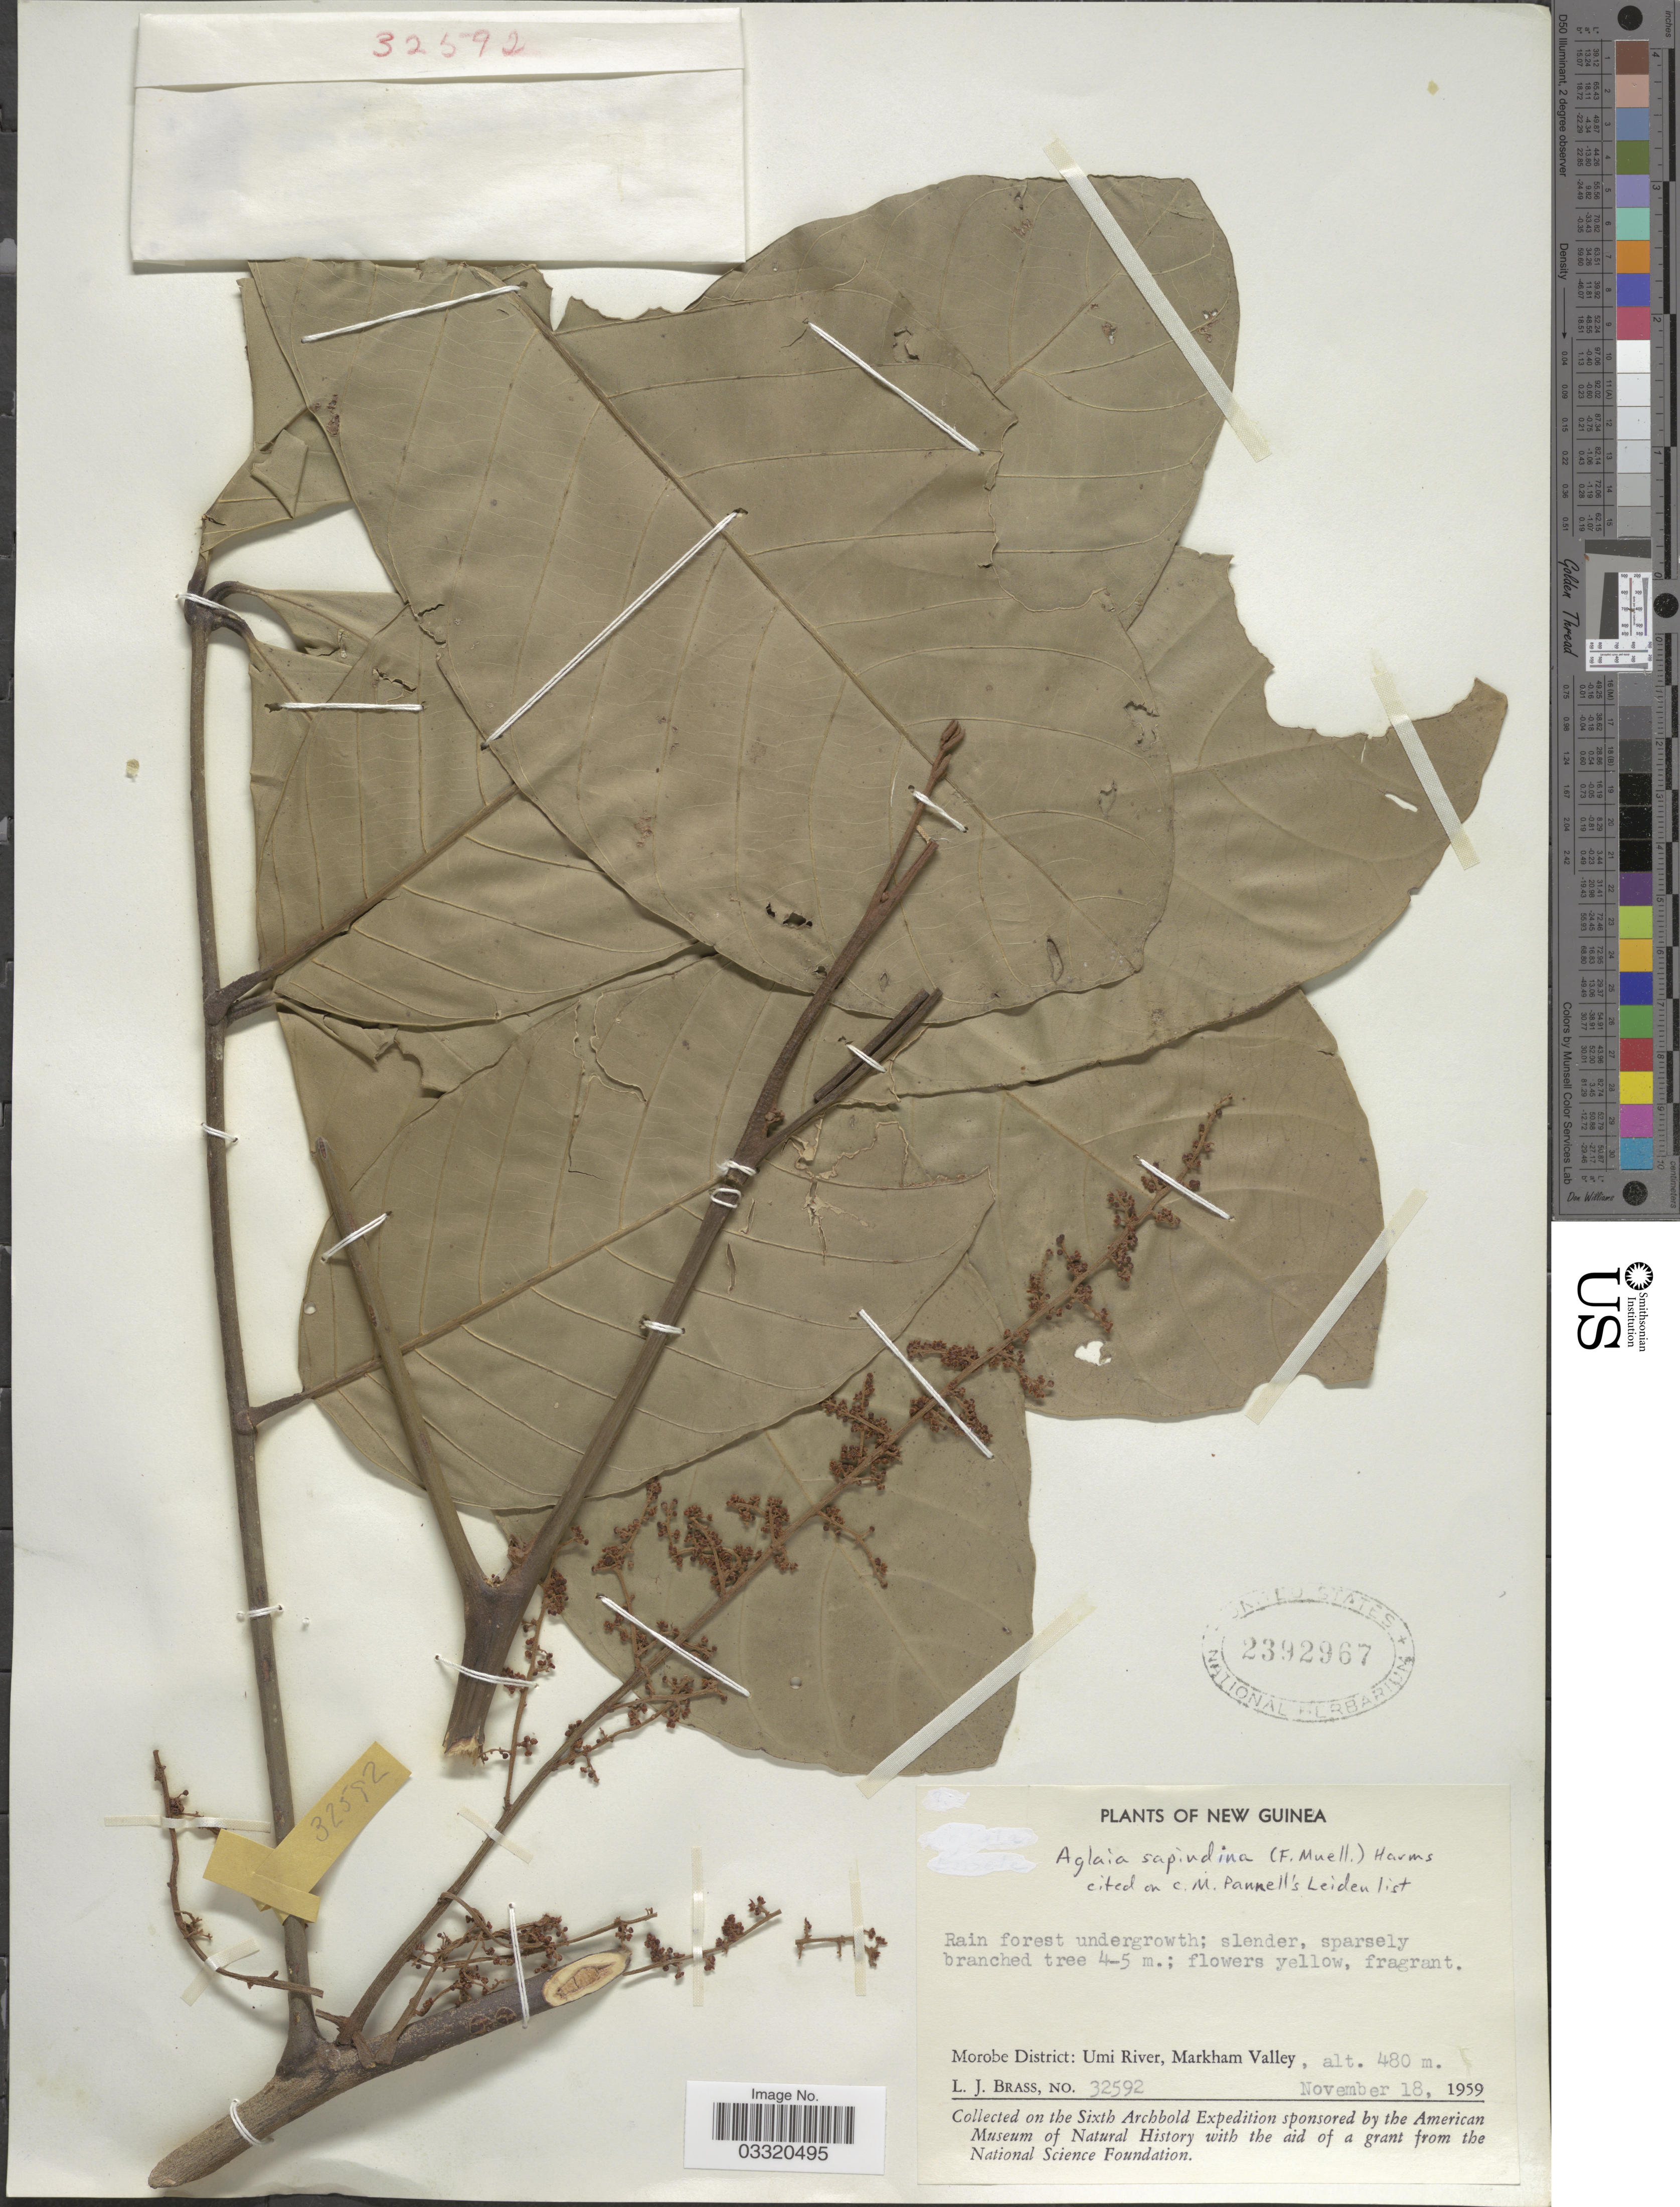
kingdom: Plantae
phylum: Tracheophyta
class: Magnoliopsida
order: Sapindales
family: Meliaceae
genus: Aglaia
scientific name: Aglaia sapindina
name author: (F. Muell.) Harms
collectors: L. J. Brass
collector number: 32592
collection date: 1959-11-18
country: Papua New Guinea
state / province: Morobe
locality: New Guinea. Morobe District: Umi River, Markham Valley.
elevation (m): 480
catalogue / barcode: US 2392967